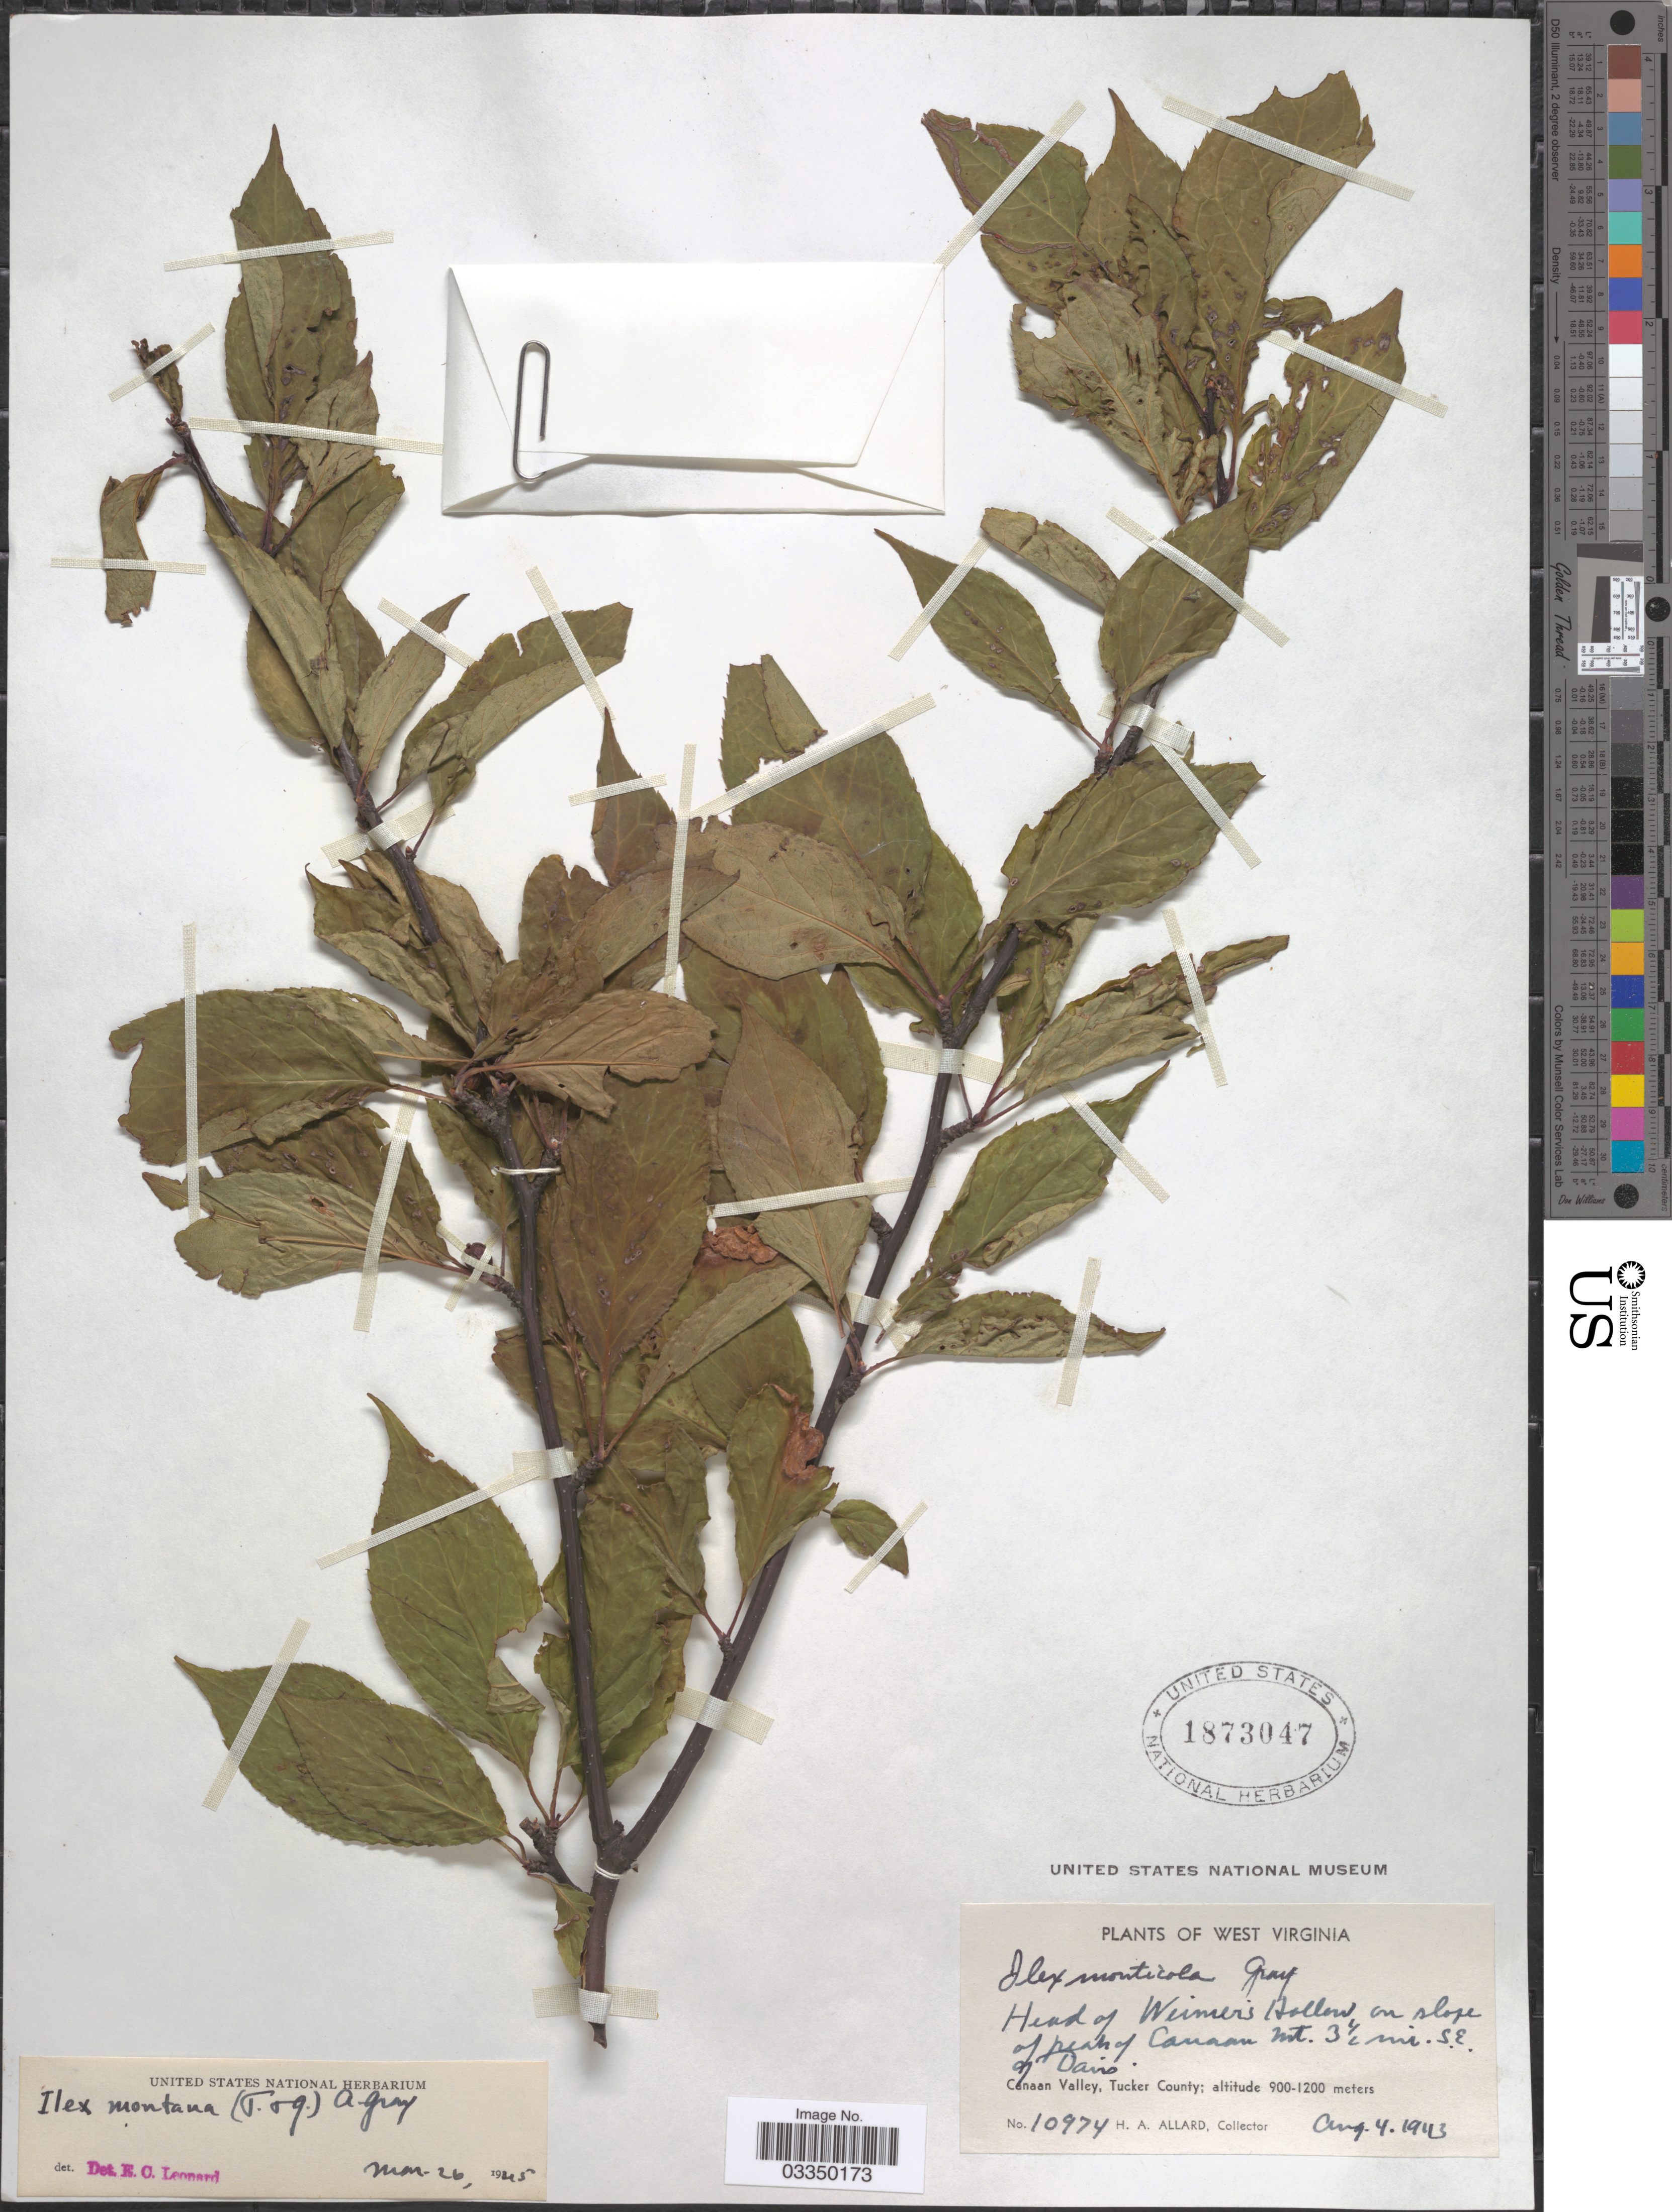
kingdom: Plantae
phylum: Tracheophyta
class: Magnoliopsida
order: Aquifoliales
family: Aquifoliaceae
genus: Ilex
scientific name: Ilex montana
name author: Torr. & A. Gray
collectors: H. A. Allard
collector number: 10974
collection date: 1943-08-04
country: United States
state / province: West Virginia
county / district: Tucker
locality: Head of Weimer's Hollow on slope of peak of Canaan Mt. 3½ mi. S.E. of Davis. Canaan Valley, Tucker County.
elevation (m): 900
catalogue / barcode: US 1873047